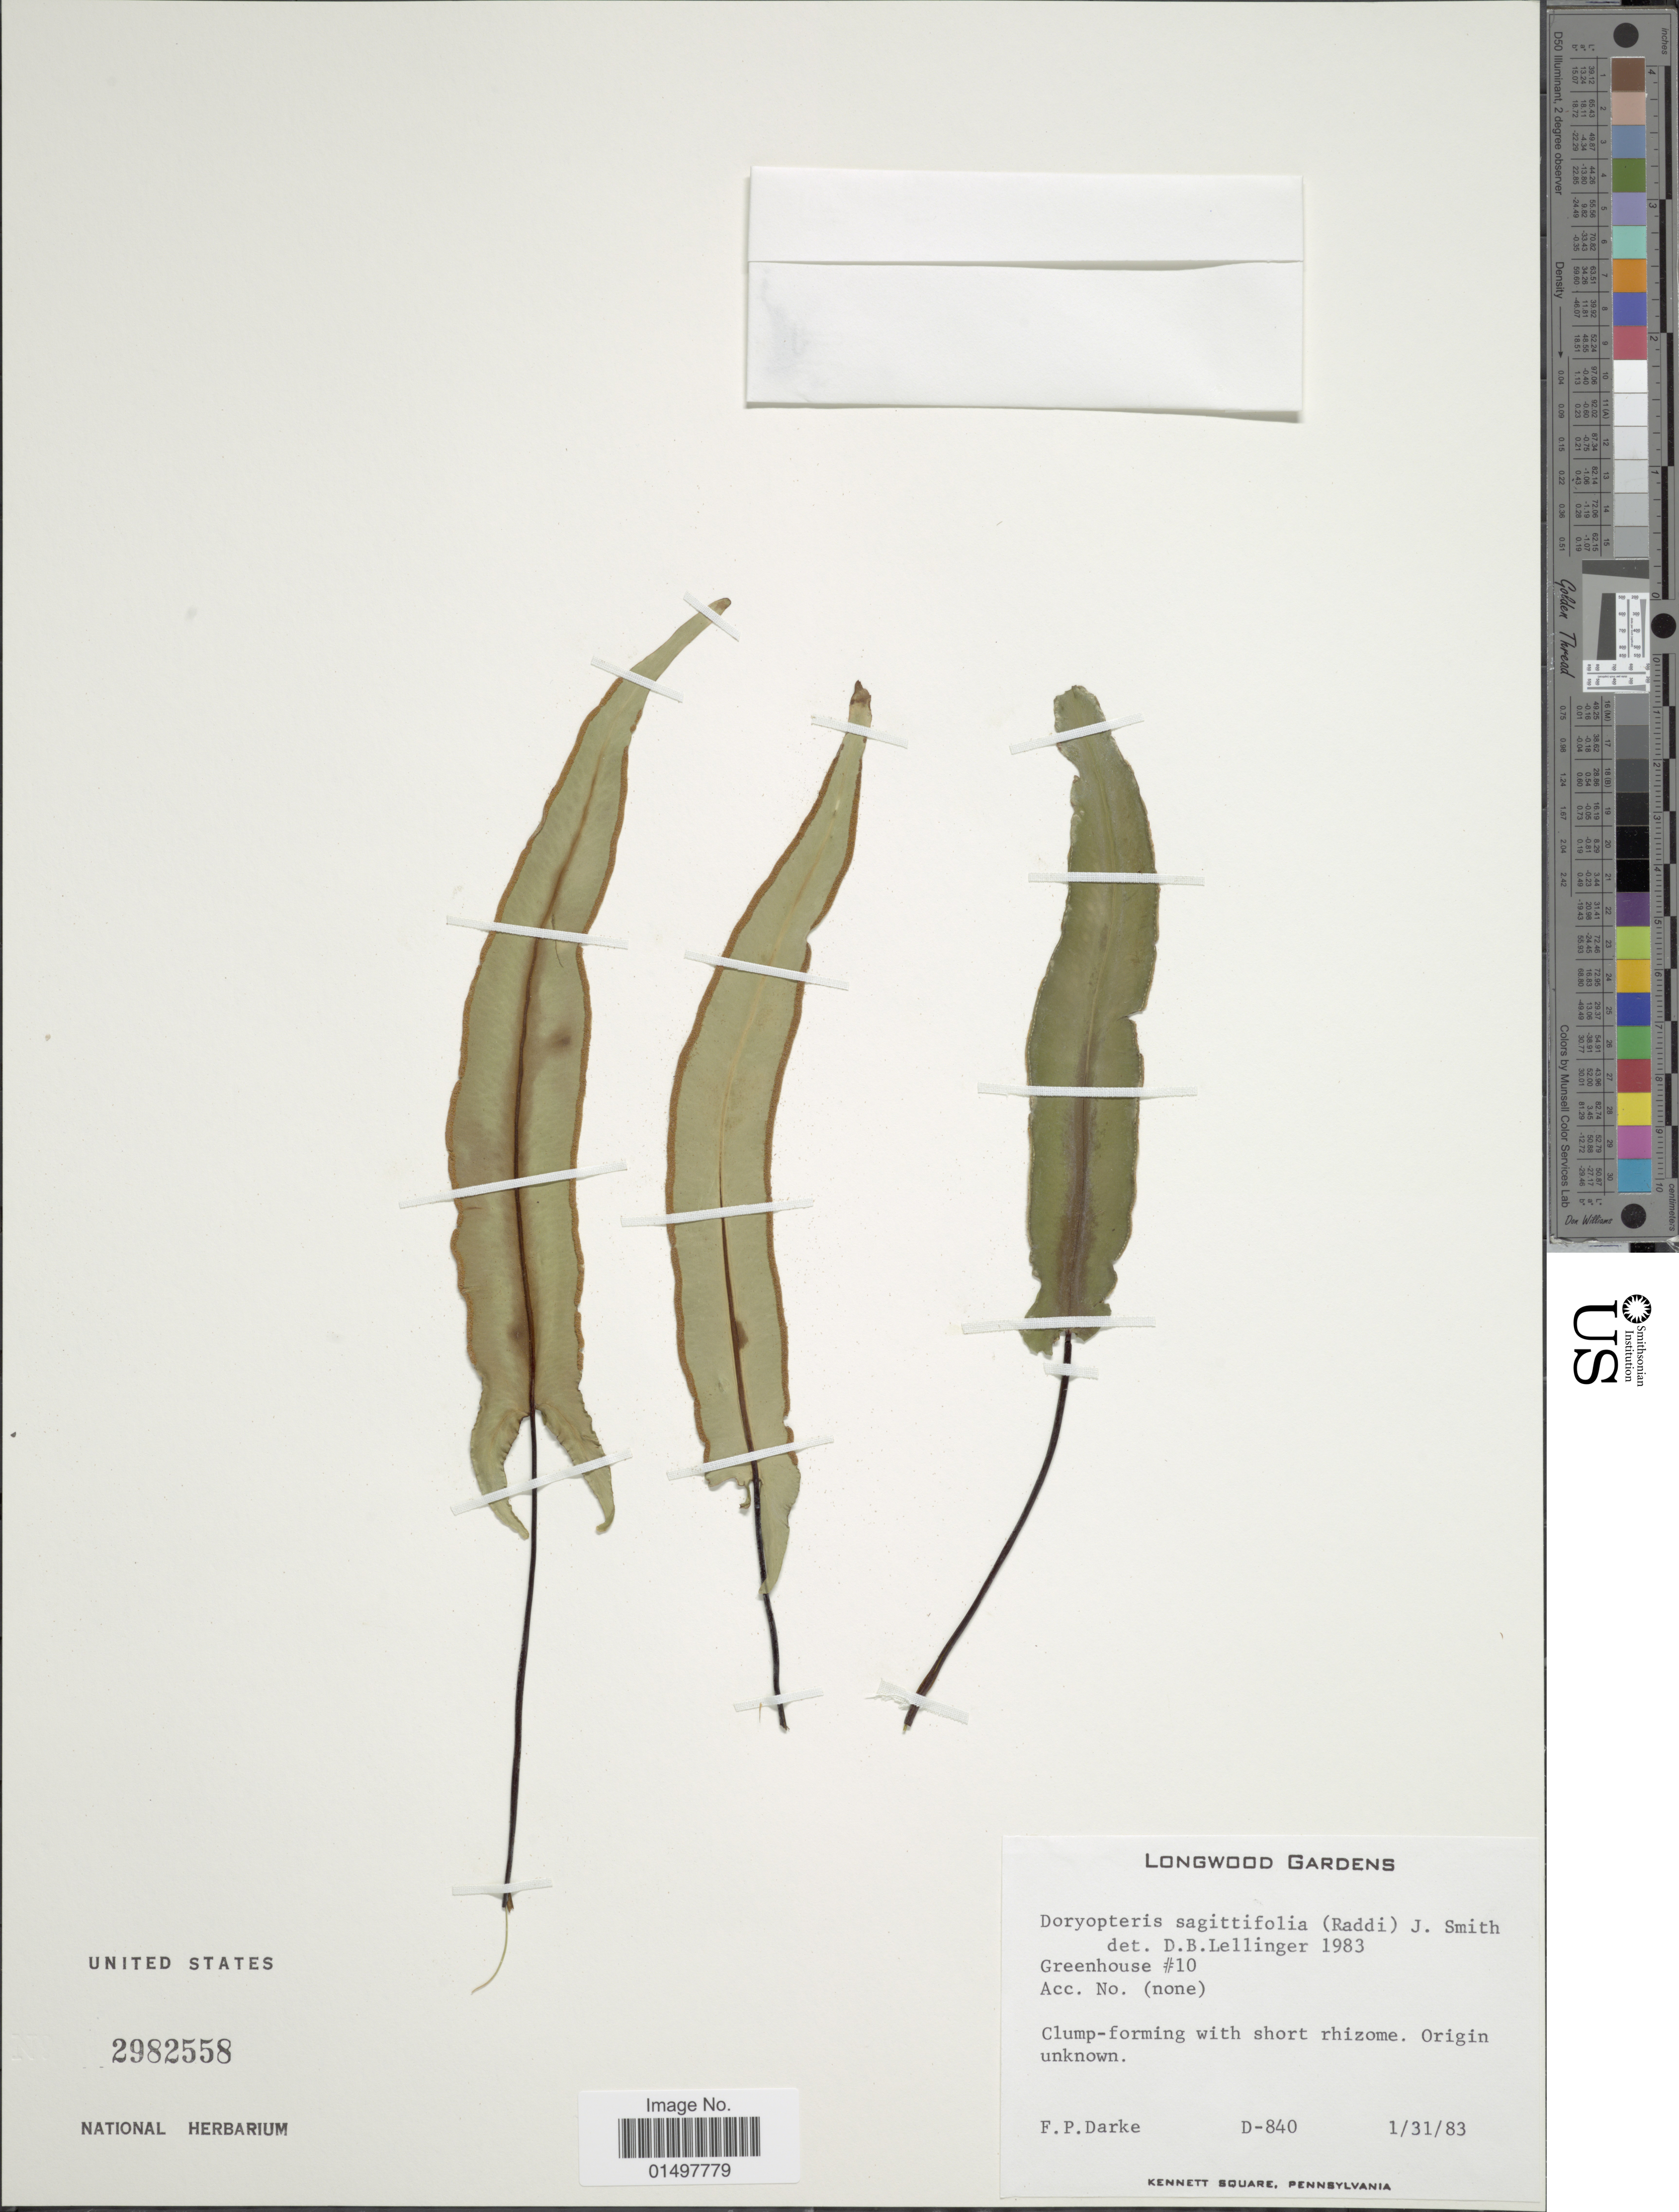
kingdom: Plantae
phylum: Tracheophyta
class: Polypodiopsida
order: Polypodiales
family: Pteridaceae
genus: Doryopteris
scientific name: Doryopteris sagittifolia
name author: J. Sm.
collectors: F. Darke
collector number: D-840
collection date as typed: Transcribed d/m/y: 31/1/83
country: United States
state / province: Pennsylvania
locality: Longwood Gardens. Greenhouse #10.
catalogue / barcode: US 2982558